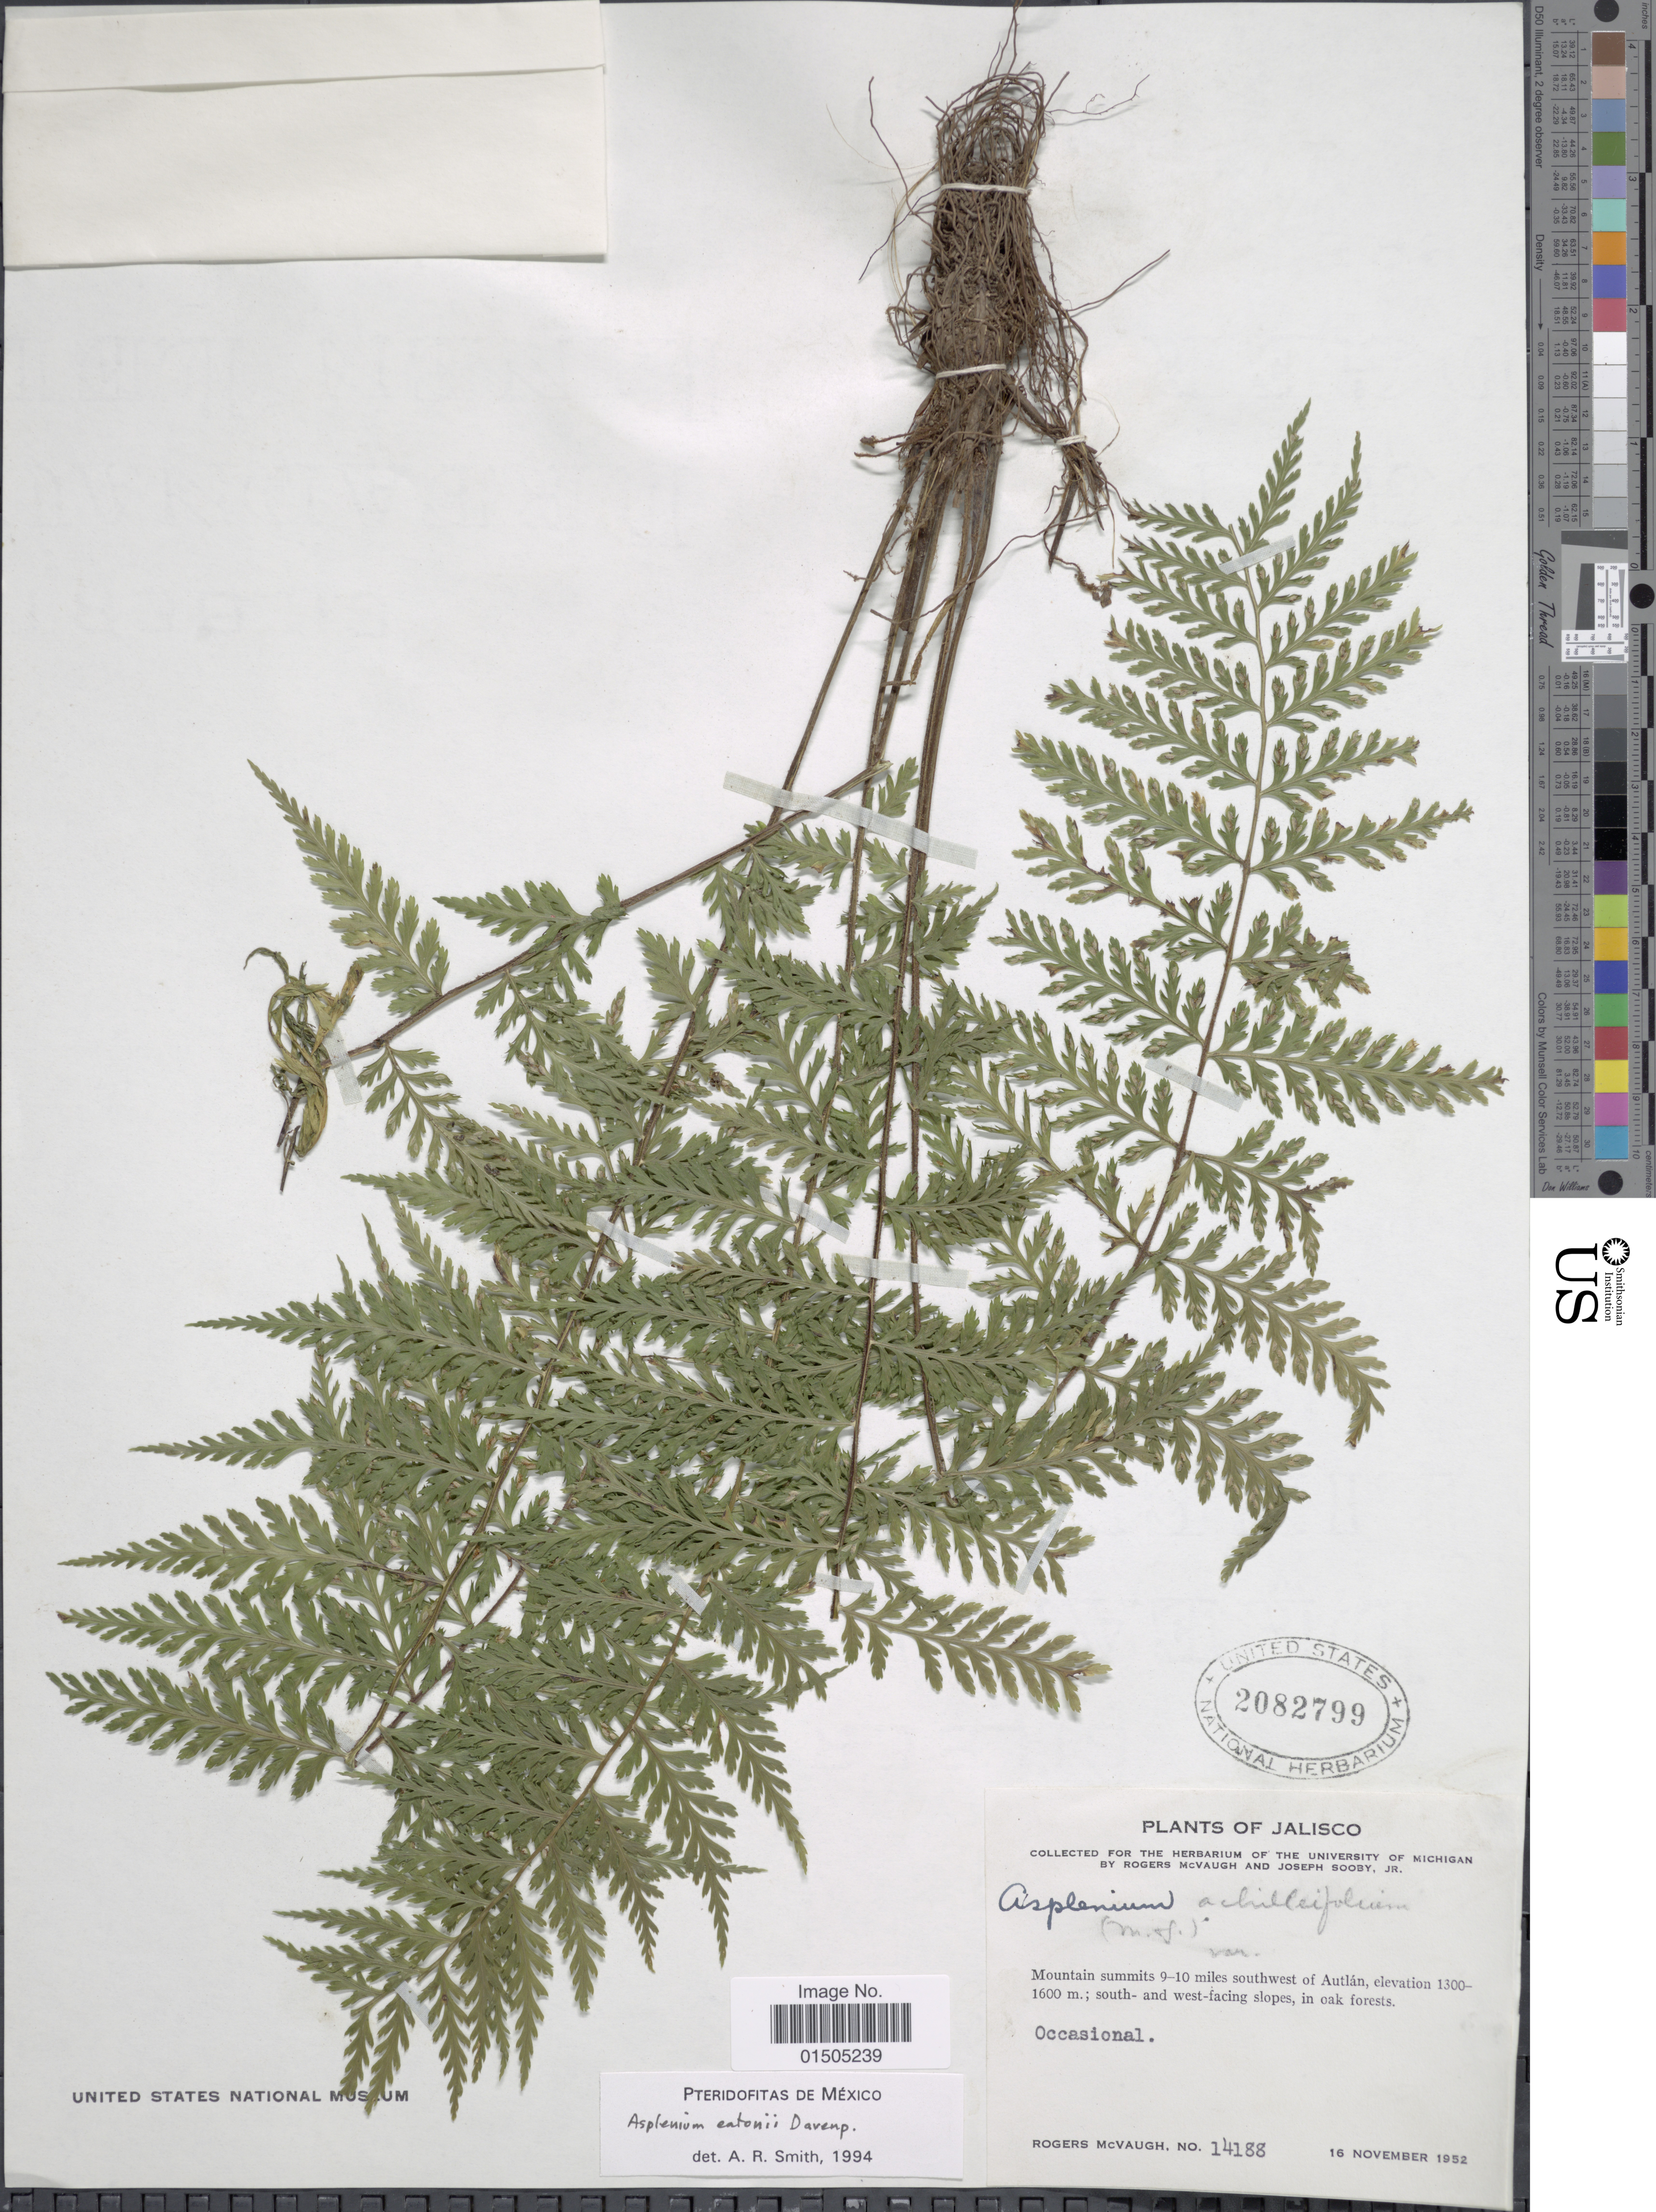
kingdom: Plantae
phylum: Tracheophyta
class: Polypodiopsida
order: Polypodiales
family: Aspleniaceae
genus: Asplenium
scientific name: Asplenium achilleifolium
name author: (M. Martens & Galeotti) Liebm.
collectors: R. McVaugh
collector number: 14188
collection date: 1952-11-16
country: Mexico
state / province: Jalisco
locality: Mountain summit 9-10 miles southwest of Autlán.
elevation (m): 1300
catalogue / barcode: US 2082799